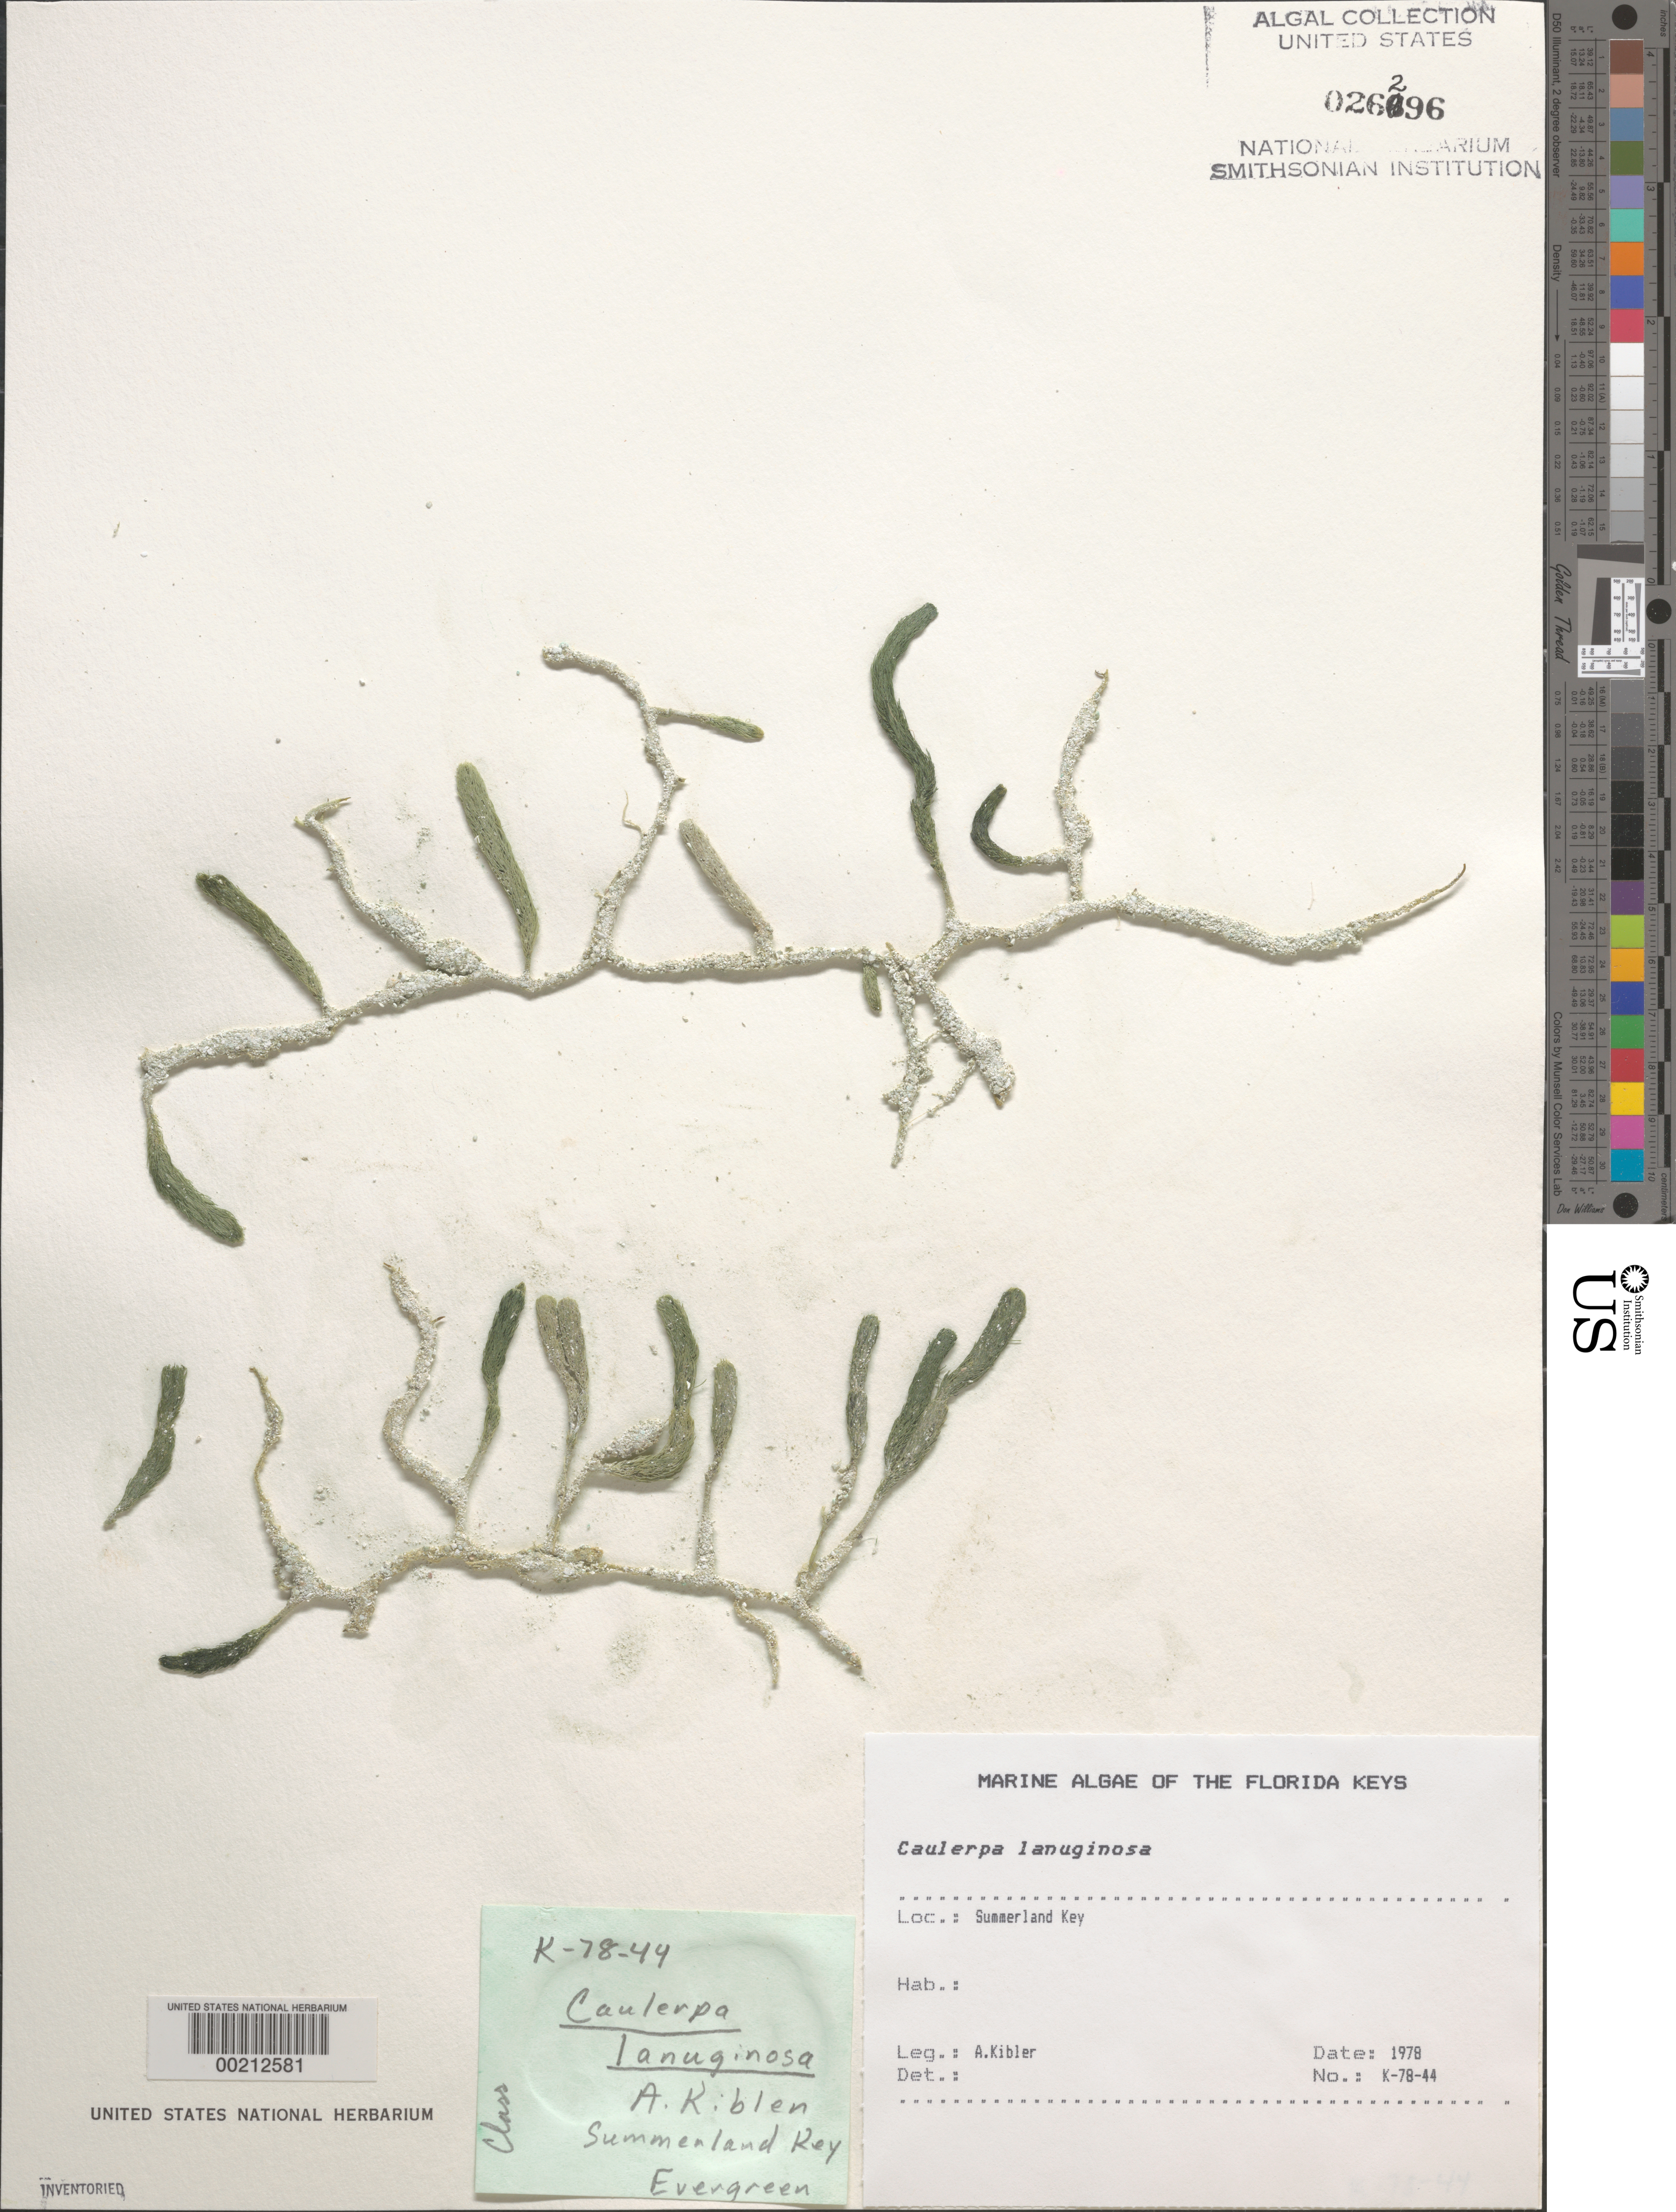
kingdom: Plantae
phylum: Chlorophyta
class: Ulvophyceae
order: Bryopsidales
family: Caulerpaceae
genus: Caulerpa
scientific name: Caulerpa lanuginosa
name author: J. Agardh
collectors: A. Kibler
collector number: K-78-44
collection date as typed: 1978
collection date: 1978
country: United States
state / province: Florida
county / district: Monroe County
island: West Summerland Key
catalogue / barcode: US 26296